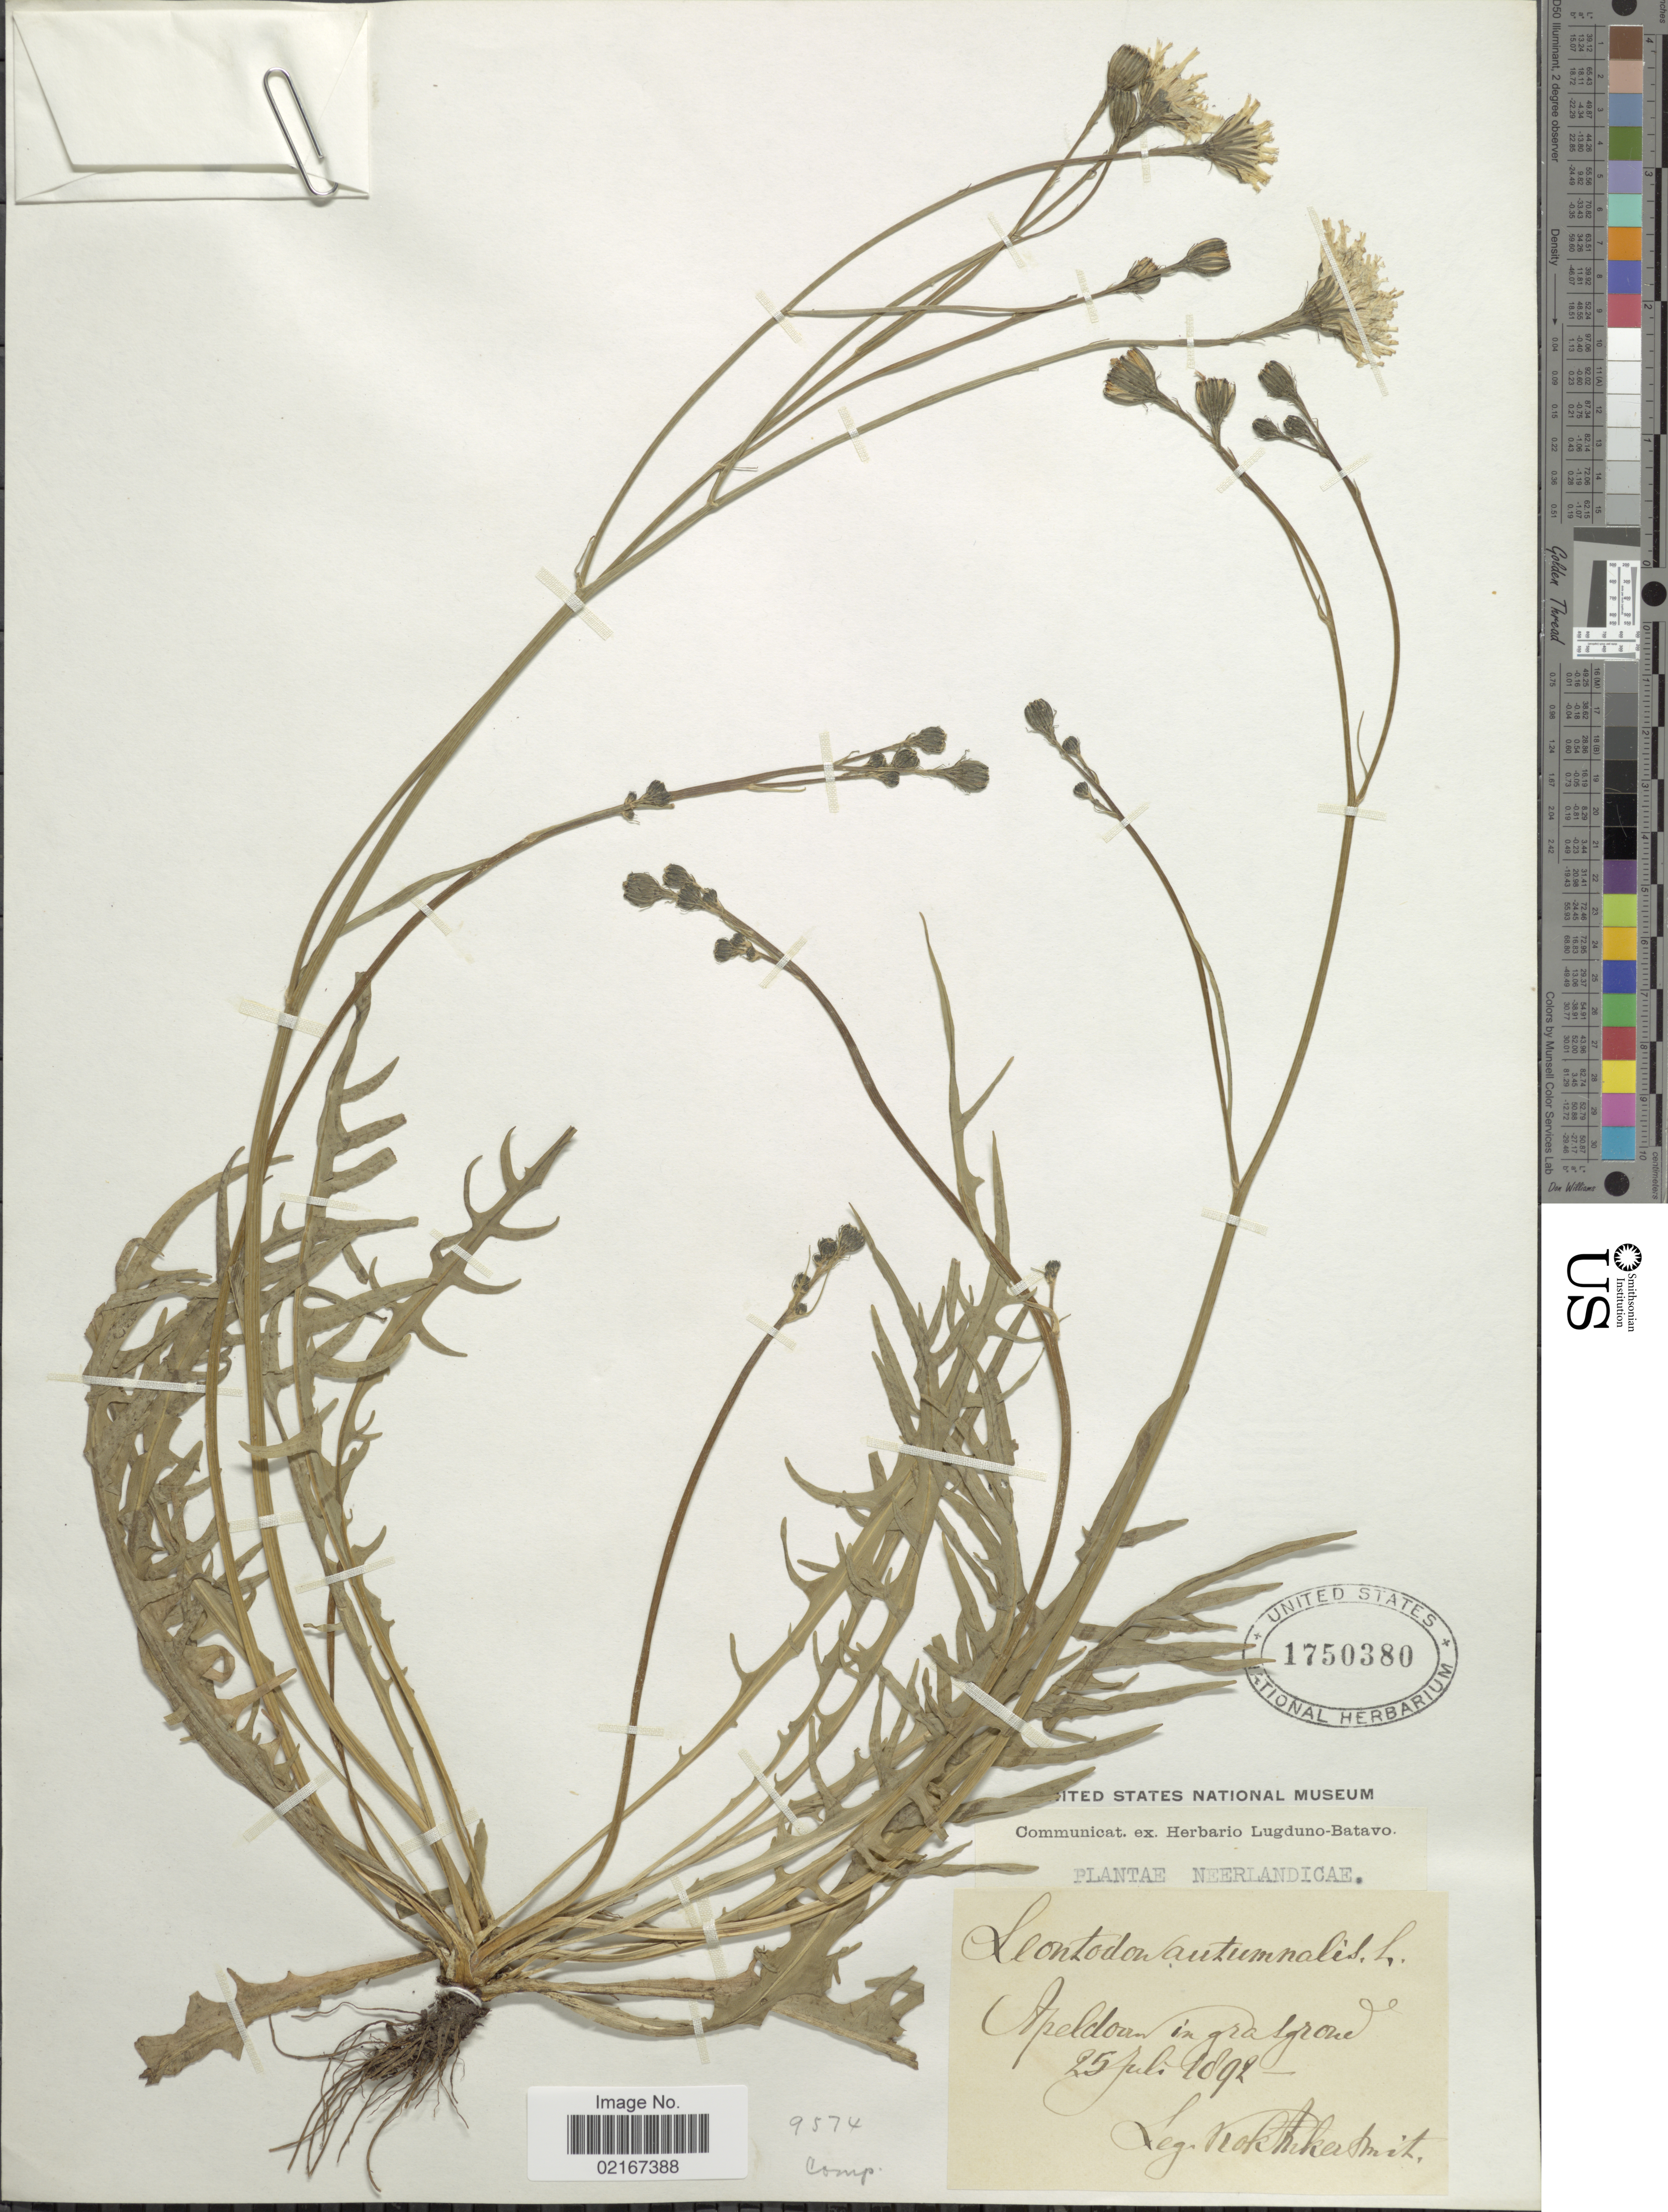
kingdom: Plantae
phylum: Tracheophyta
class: Magnoliopsida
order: Asterales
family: Asteraceae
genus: Scorzoneroides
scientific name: Scorzoneroides autumnalis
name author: (L.) Moench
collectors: Nokhikersmit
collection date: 1892-07-25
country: Netherlands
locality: Neerlandicae, Apeldoorn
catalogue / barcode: US 1750380